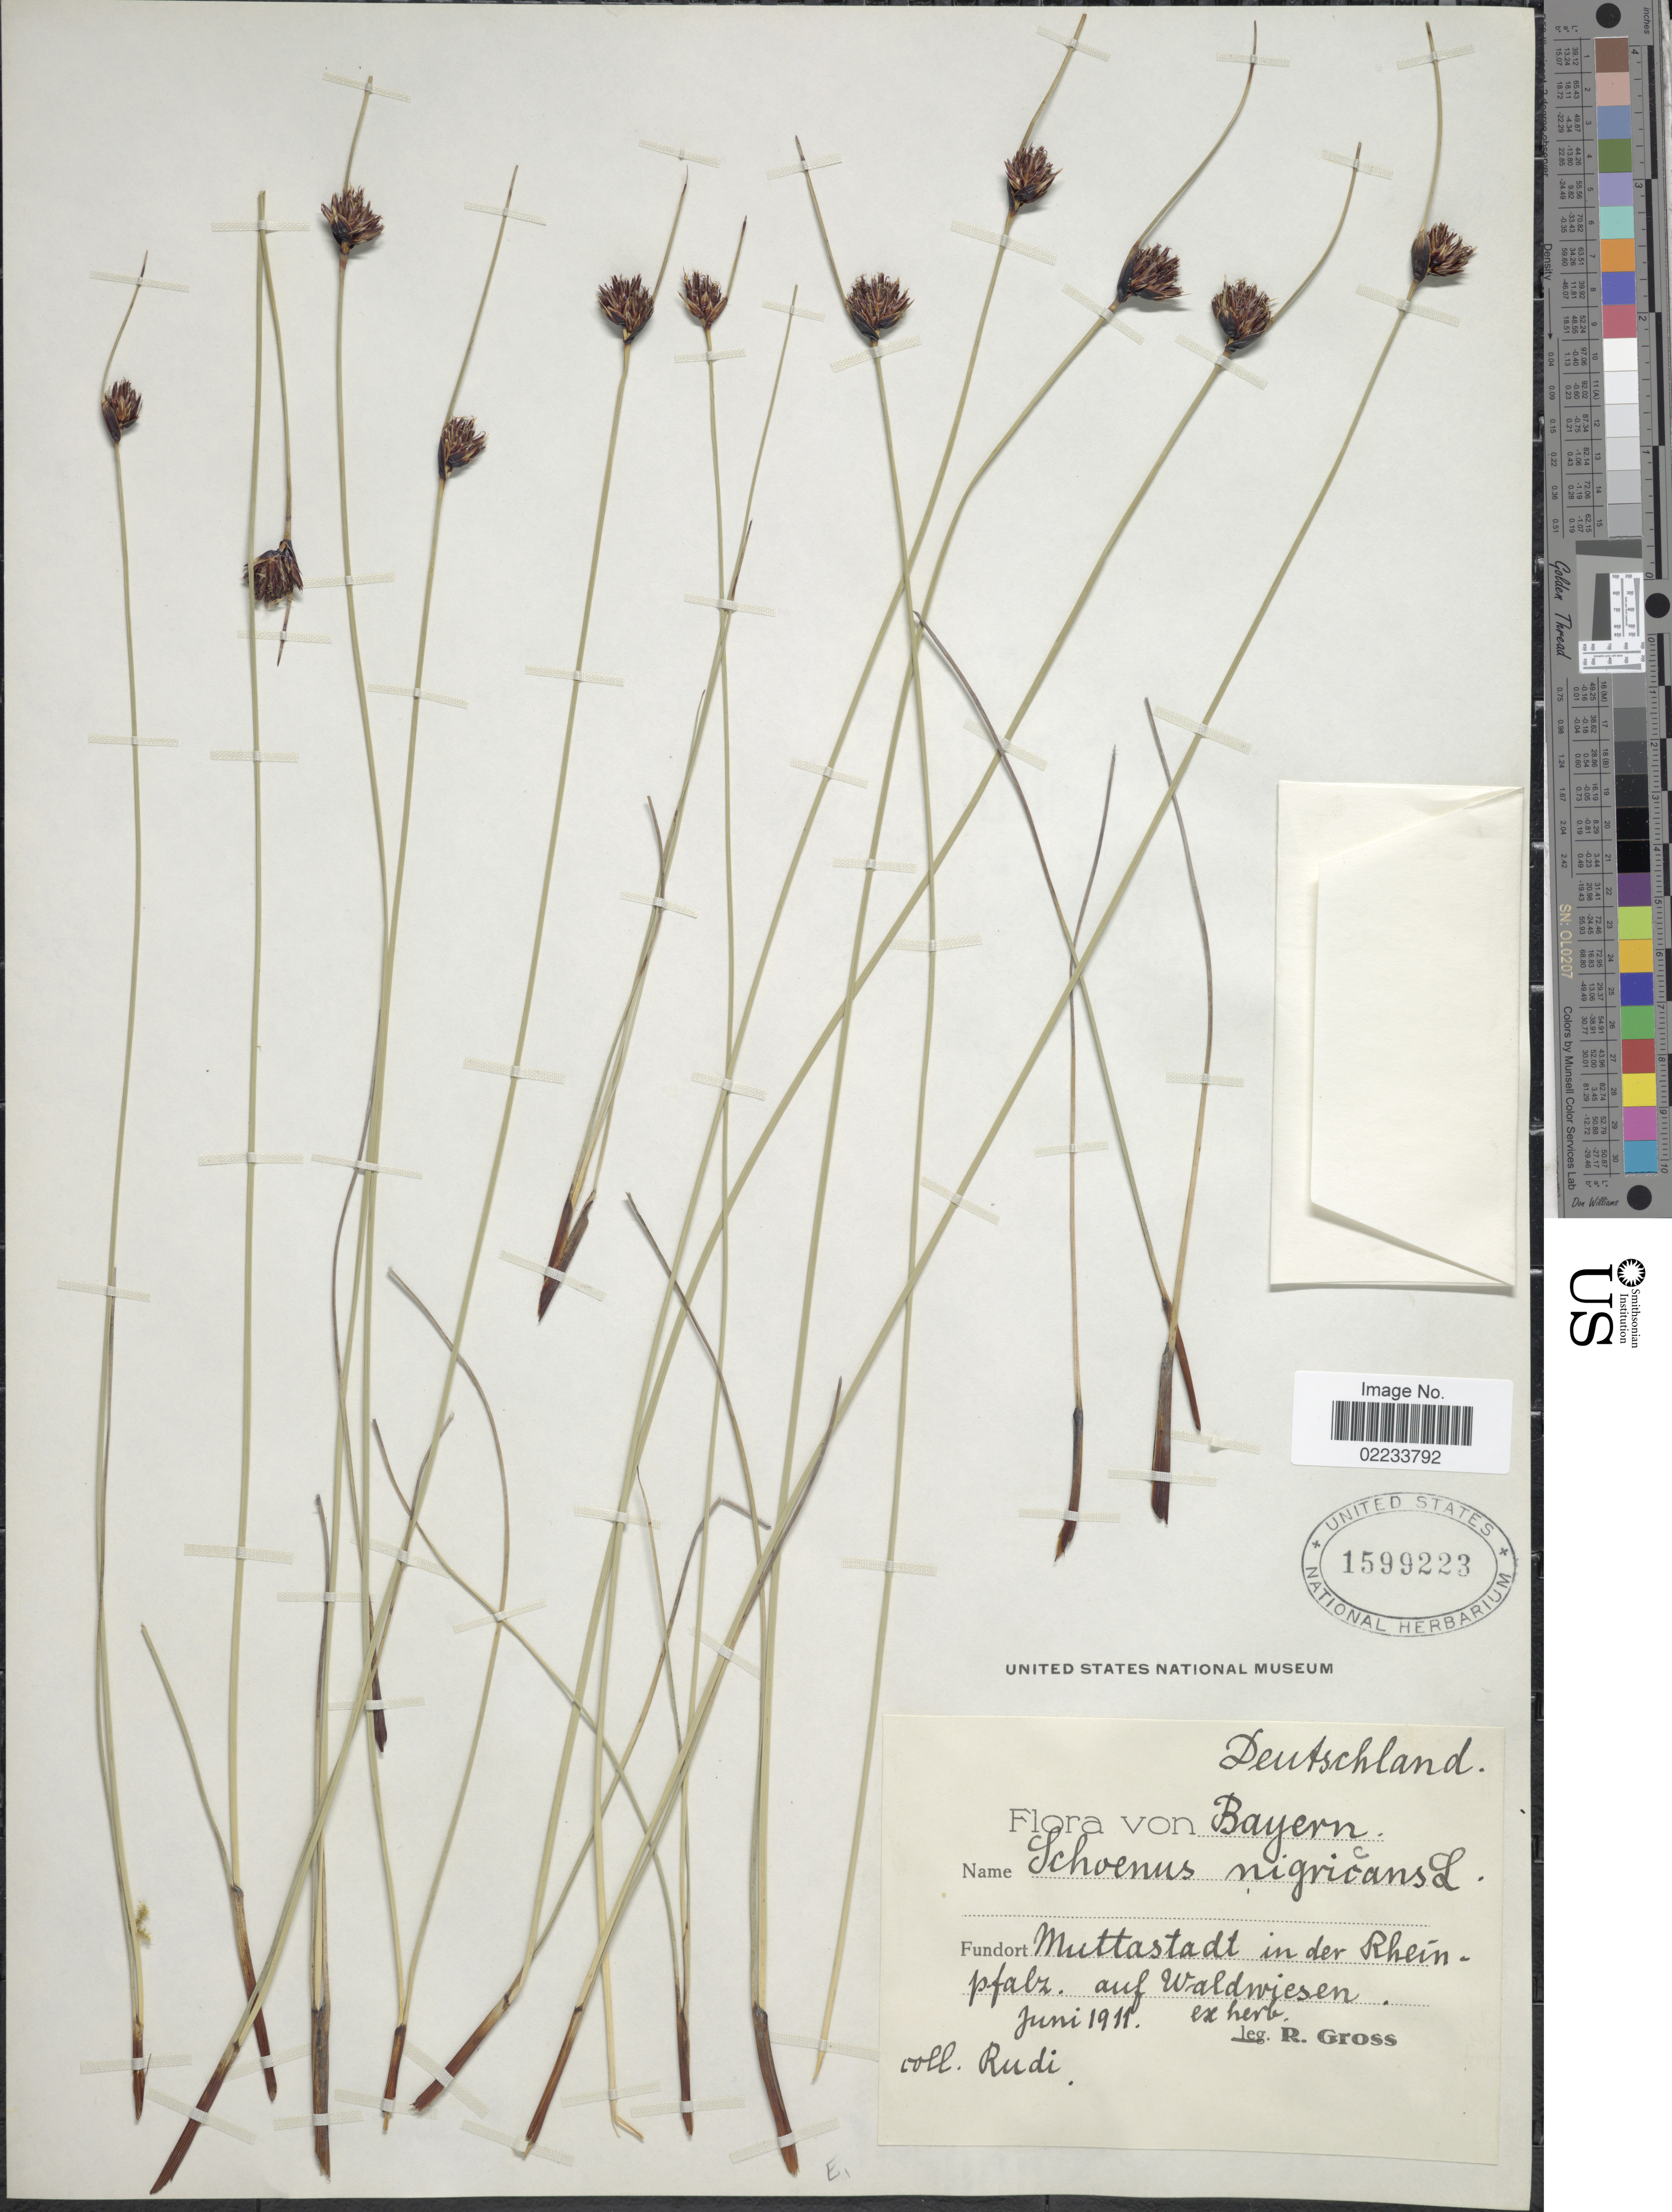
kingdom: Plantae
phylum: Tracheophyta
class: Liliopsida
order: Poales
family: Cyperaceae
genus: Schoenus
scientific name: Schoenus nigricans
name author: L.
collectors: Rudi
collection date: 1911-06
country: Germany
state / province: Bayern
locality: Muttastadt in der Rheinpfalz. auf Waldwiesen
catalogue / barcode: US 1599223